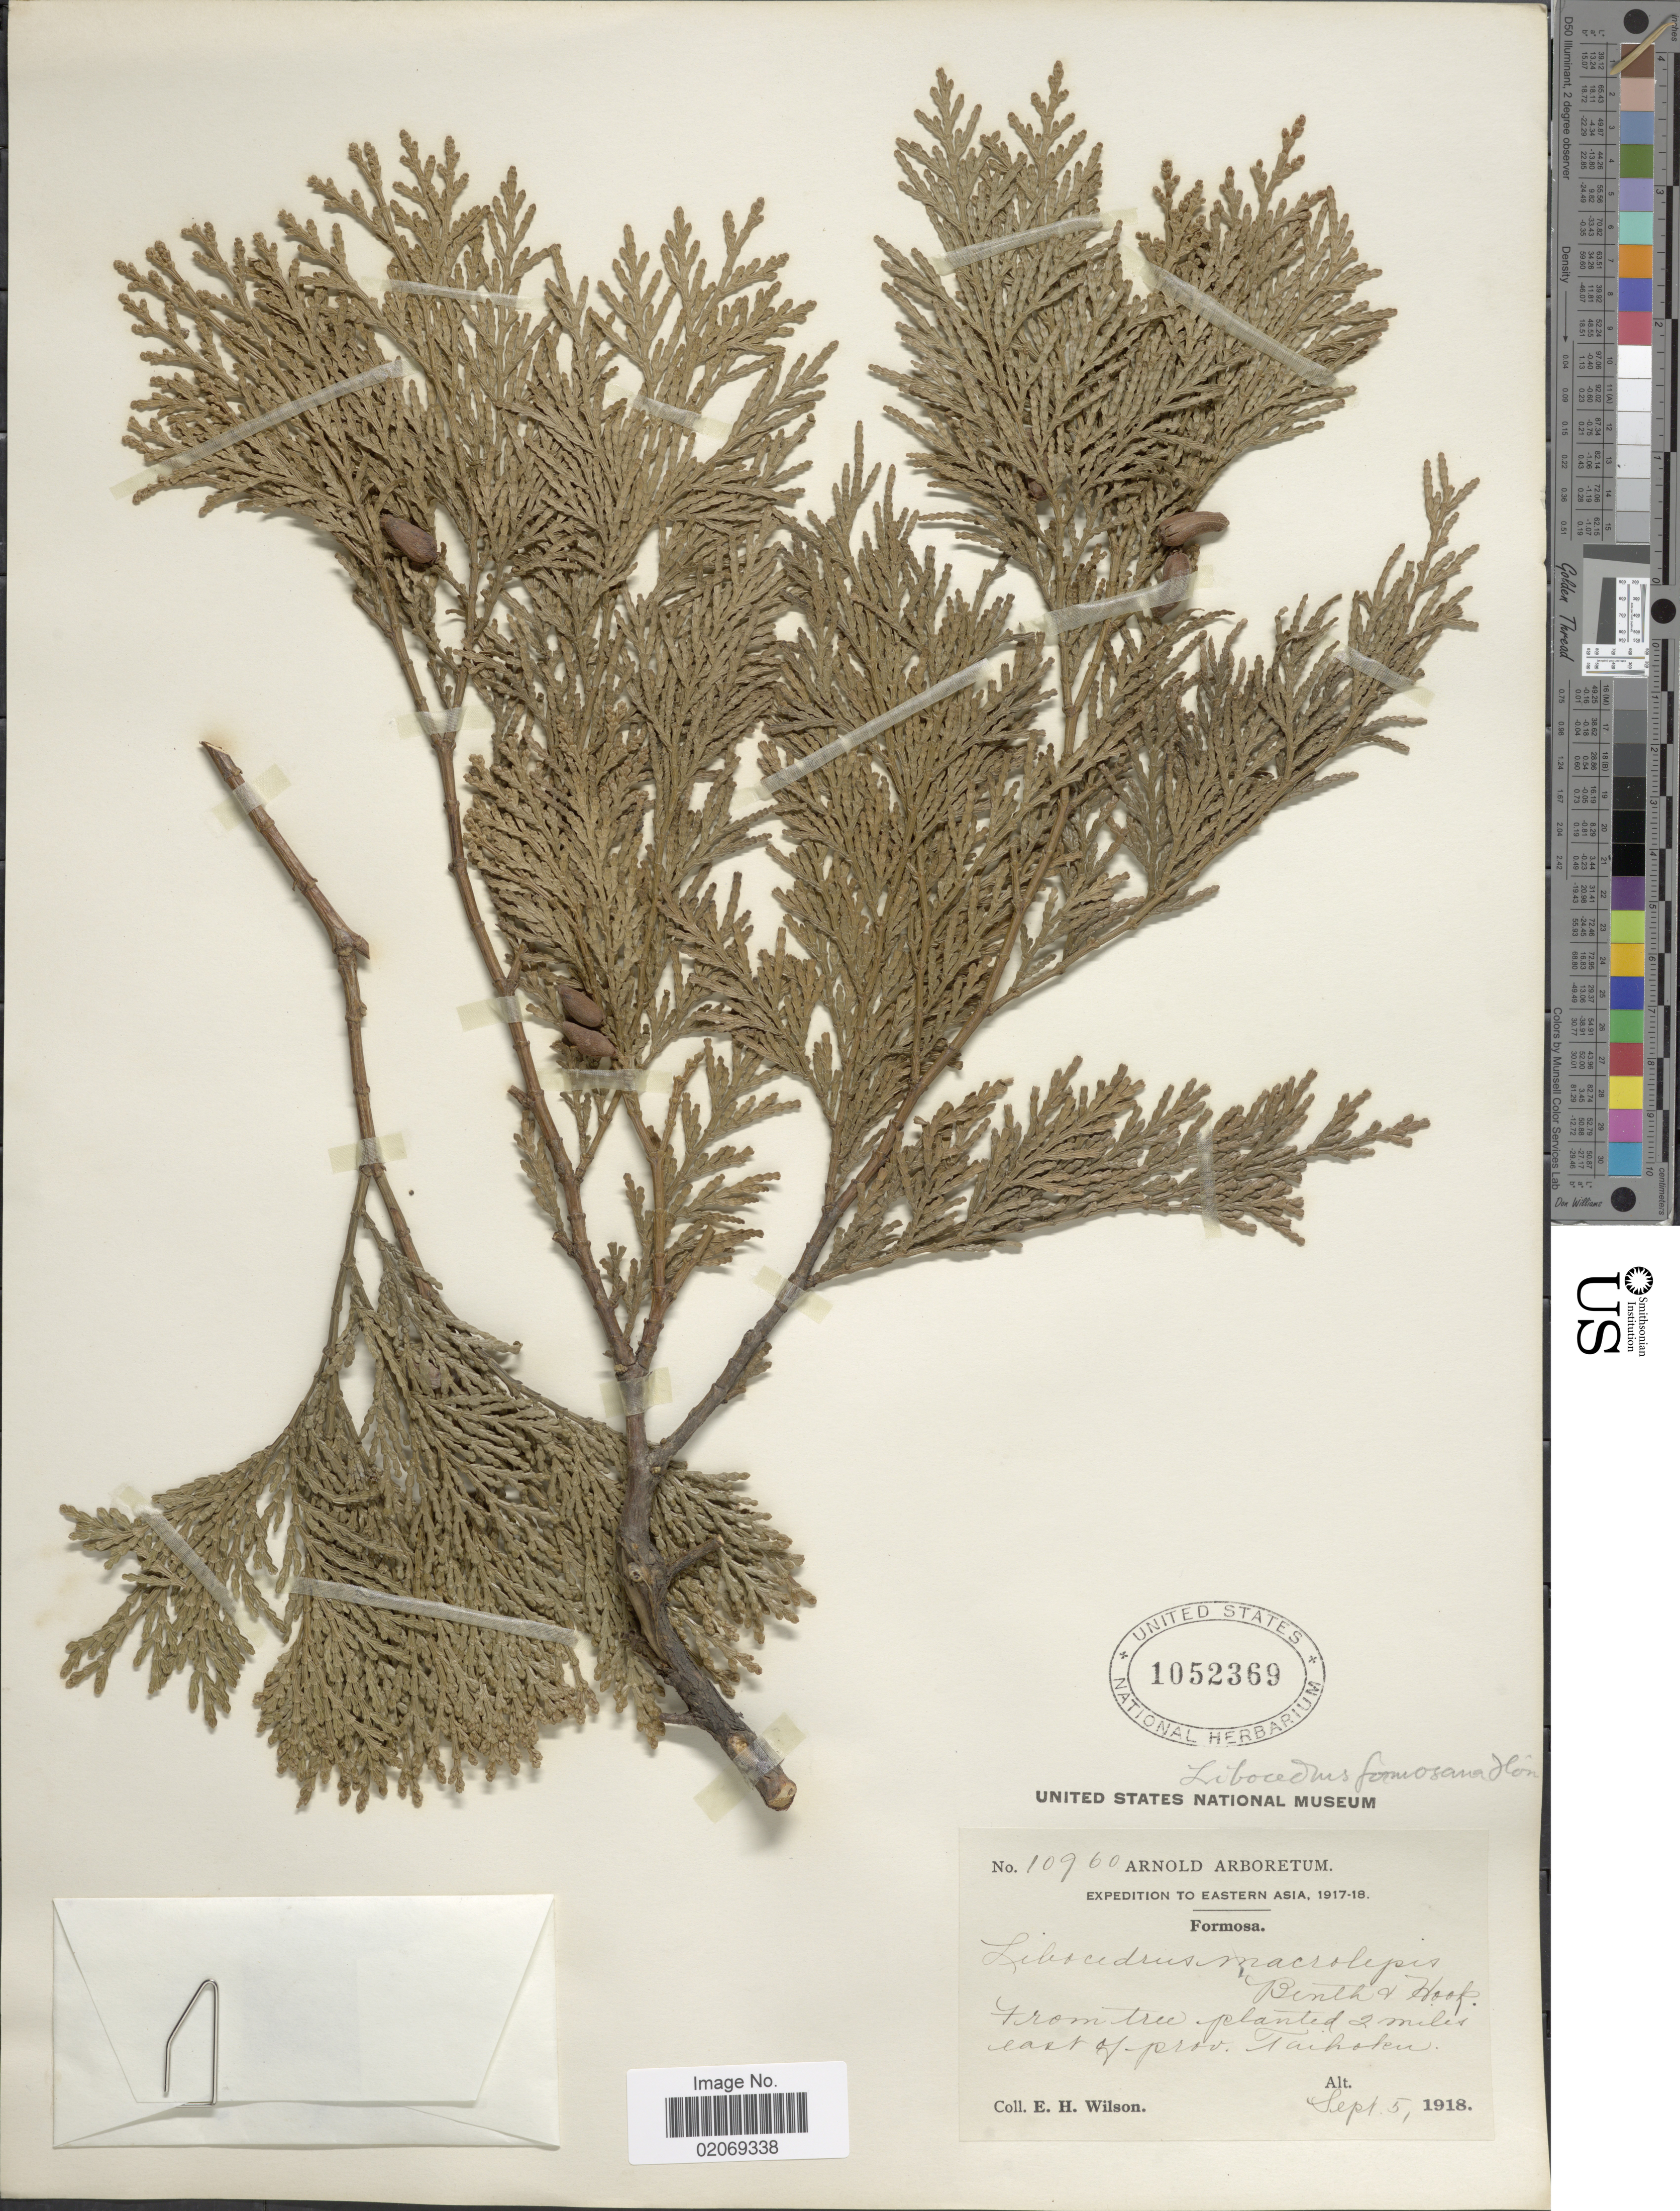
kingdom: Plantae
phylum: Tracheophyta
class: Pinopsida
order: Pinales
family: Cupressaceae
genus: Libocedrus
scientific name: Libocedrus formosana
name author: Florin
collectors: E. Wilson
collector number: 10960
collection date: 1918-09-05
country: Taiwan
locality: Eastern Asia, Formosa, From tree planted 2 miles east of prov. Taihoku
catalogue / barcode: US 1052369